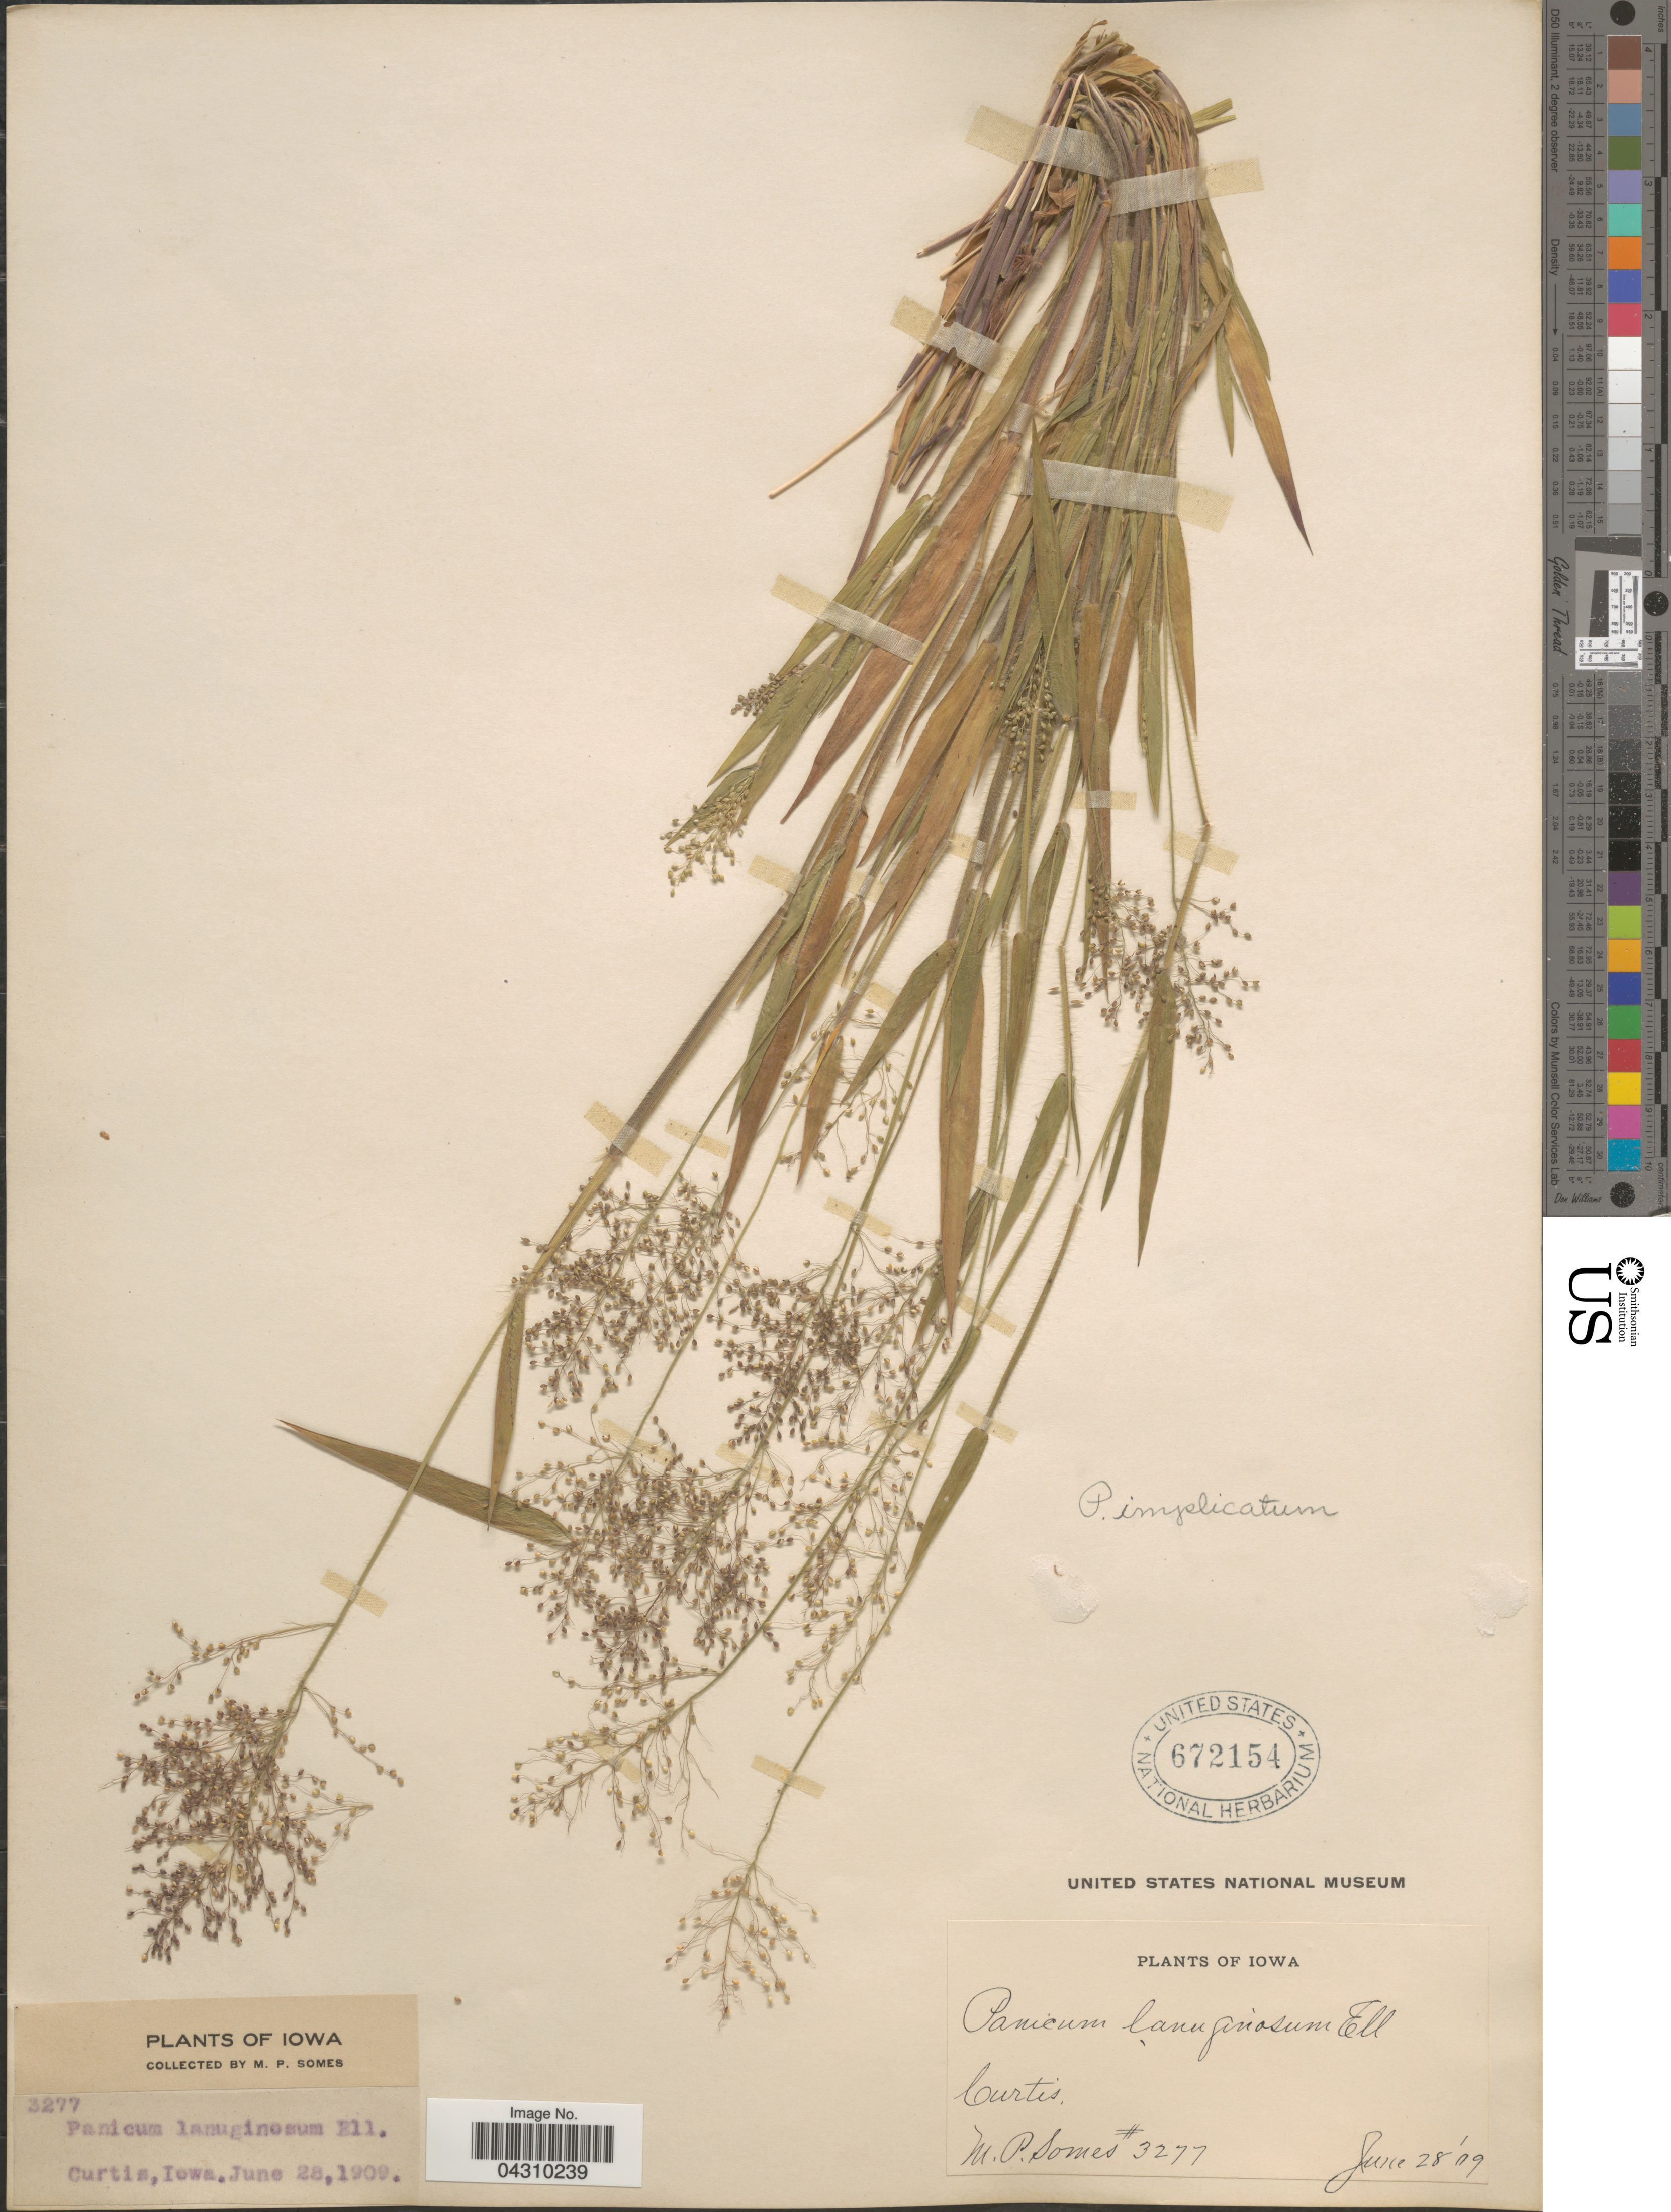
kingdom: Plantae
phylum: Tracheophyta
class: Liliopsida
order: Poales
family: Poaceae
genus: Dichanthelium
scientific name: Dichanthelium acuminatum var. acuminatum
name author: (Sw.) Gould & C.A. Clark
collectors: M. Somes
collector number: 3277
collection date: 1909-06-28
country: United States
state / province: Iowa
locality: Curtis.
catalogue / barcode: US 672154